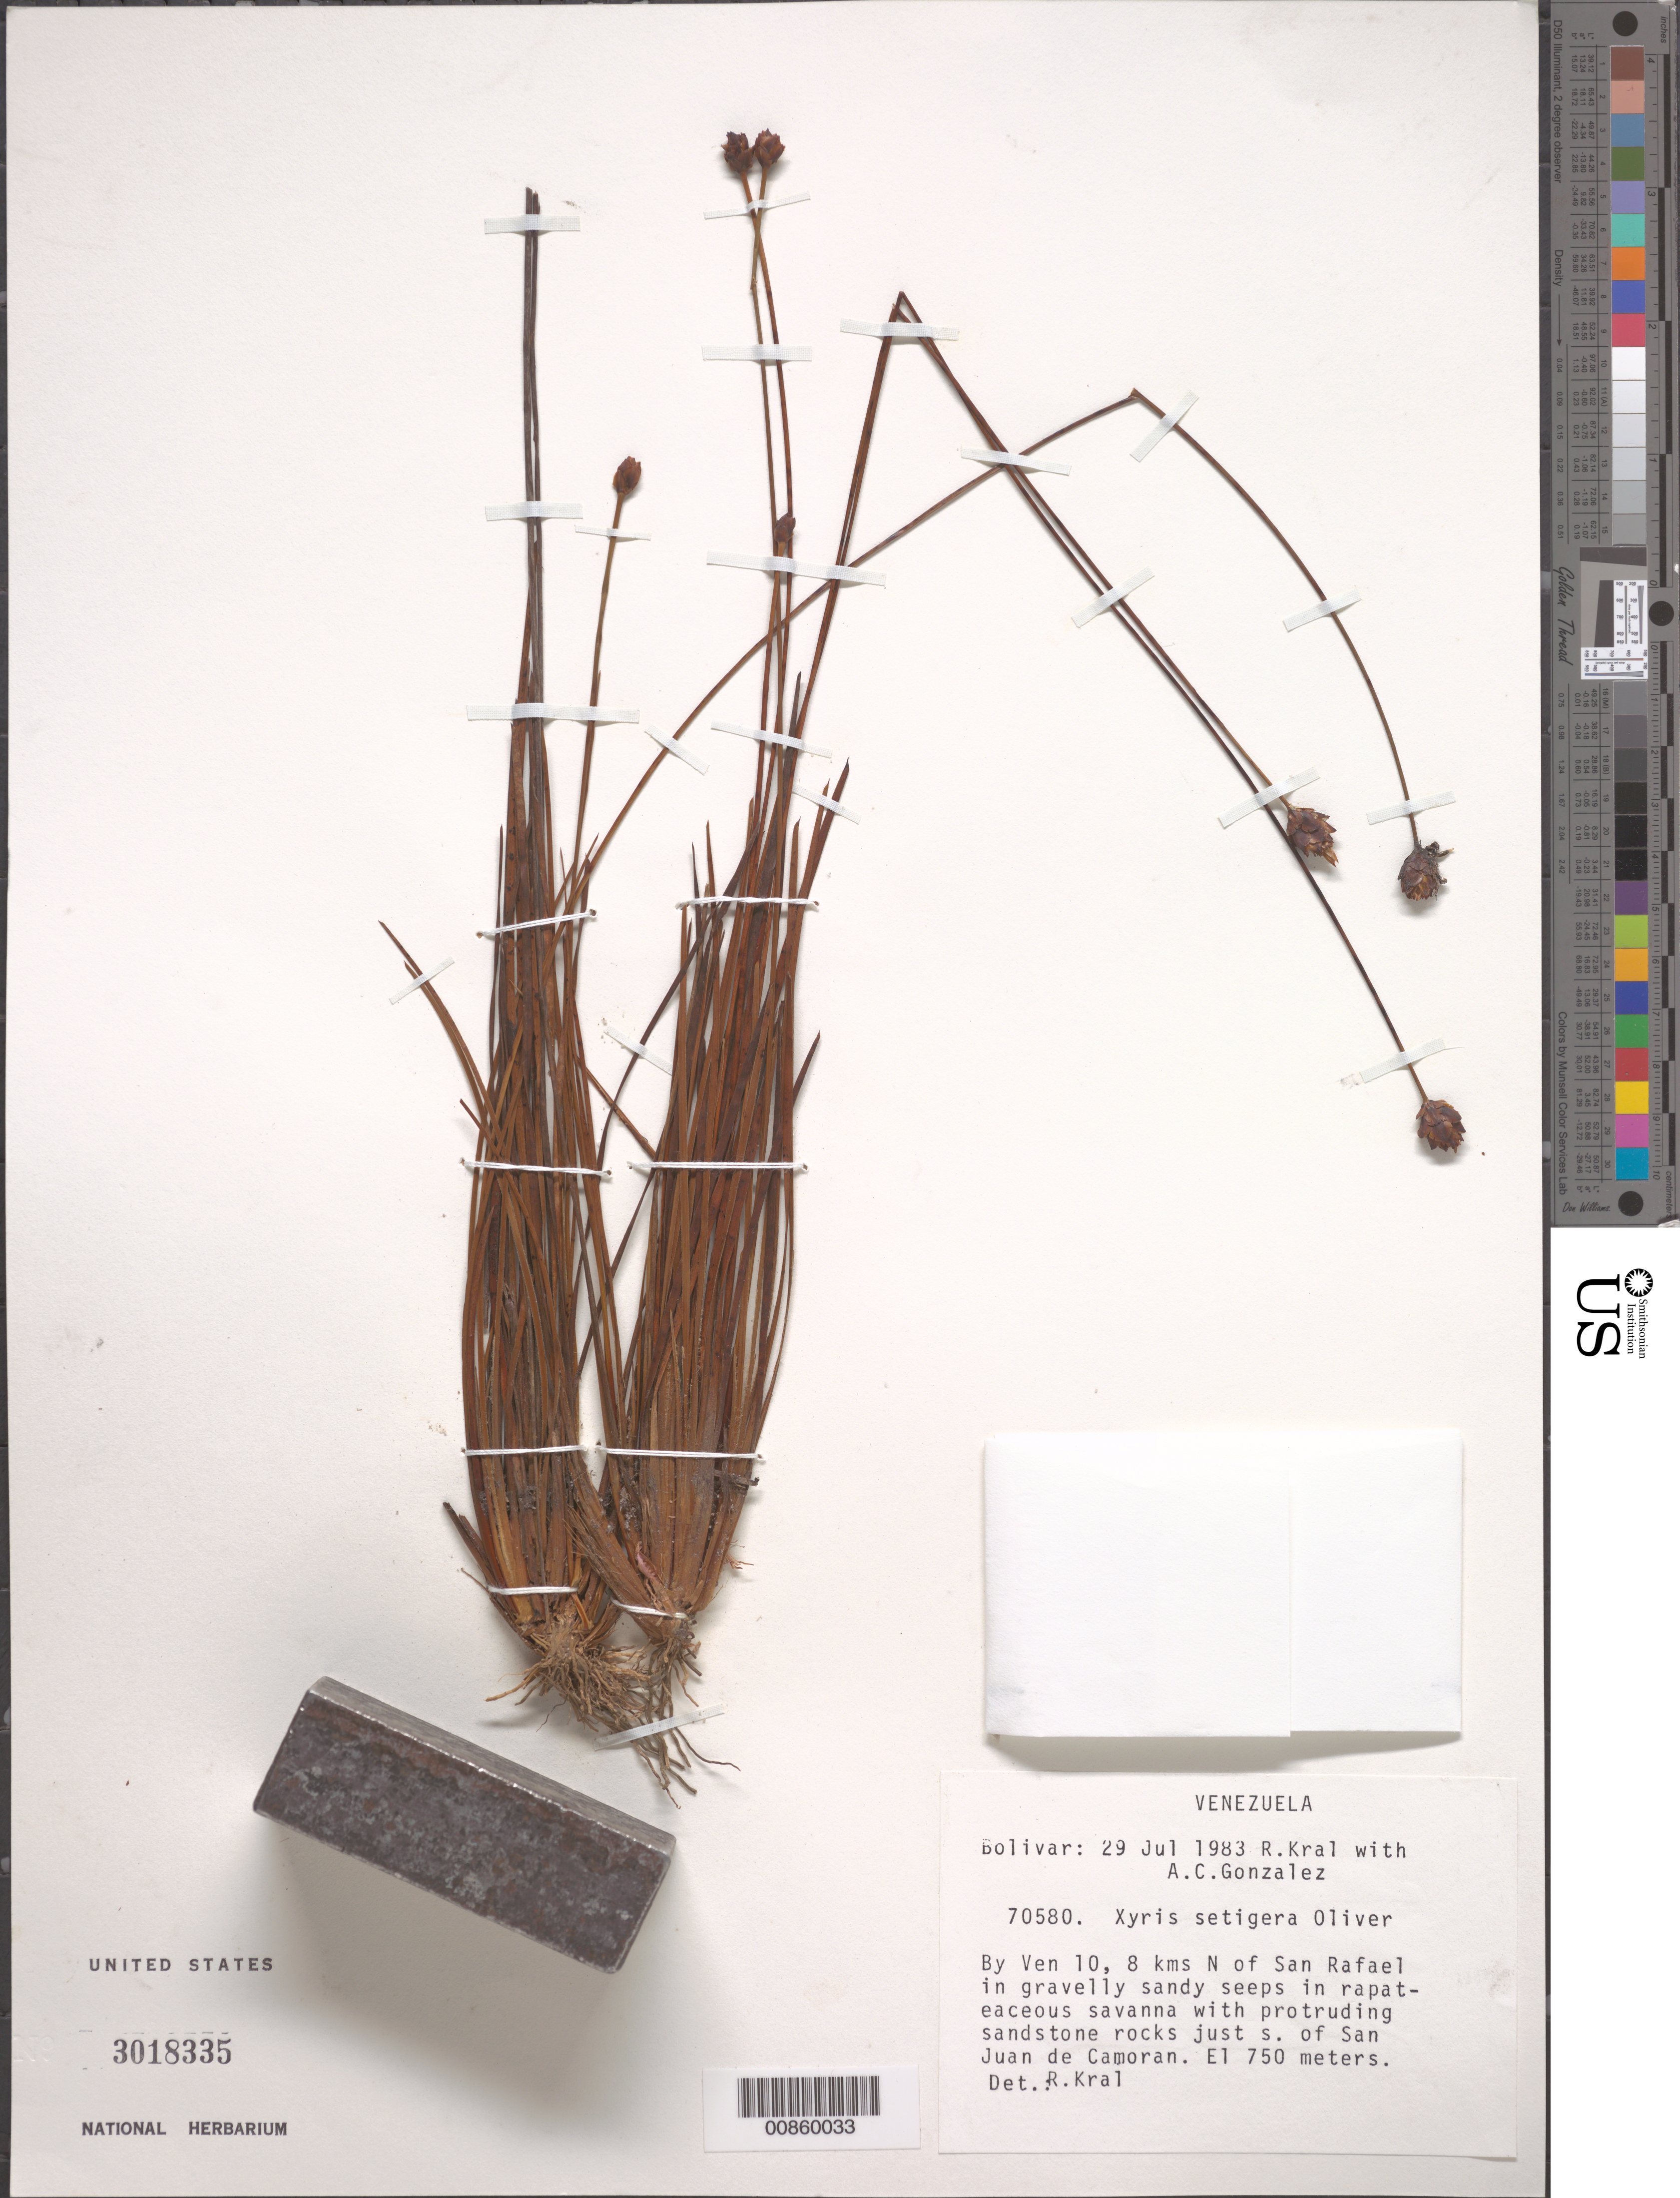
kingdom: Plantae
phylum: Tracheophyta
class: Liliopsida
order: Poales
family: Xyridaceae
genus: Xyris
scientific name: Xyris setigera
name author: Oliv.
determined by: Kral, Robert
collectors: R. Kral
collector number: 70580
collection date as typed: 29-Jul-83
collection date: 1983-07-29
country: Venezuela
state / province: Bolívar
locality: San Rafael, 8 km N of, by Ven. 10; just S of San Juan de Camoran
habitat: Gravelly sandy seeps in rapateaceous savanna with protruding sandstone rocks.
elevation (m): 750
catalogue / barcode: US 3018335